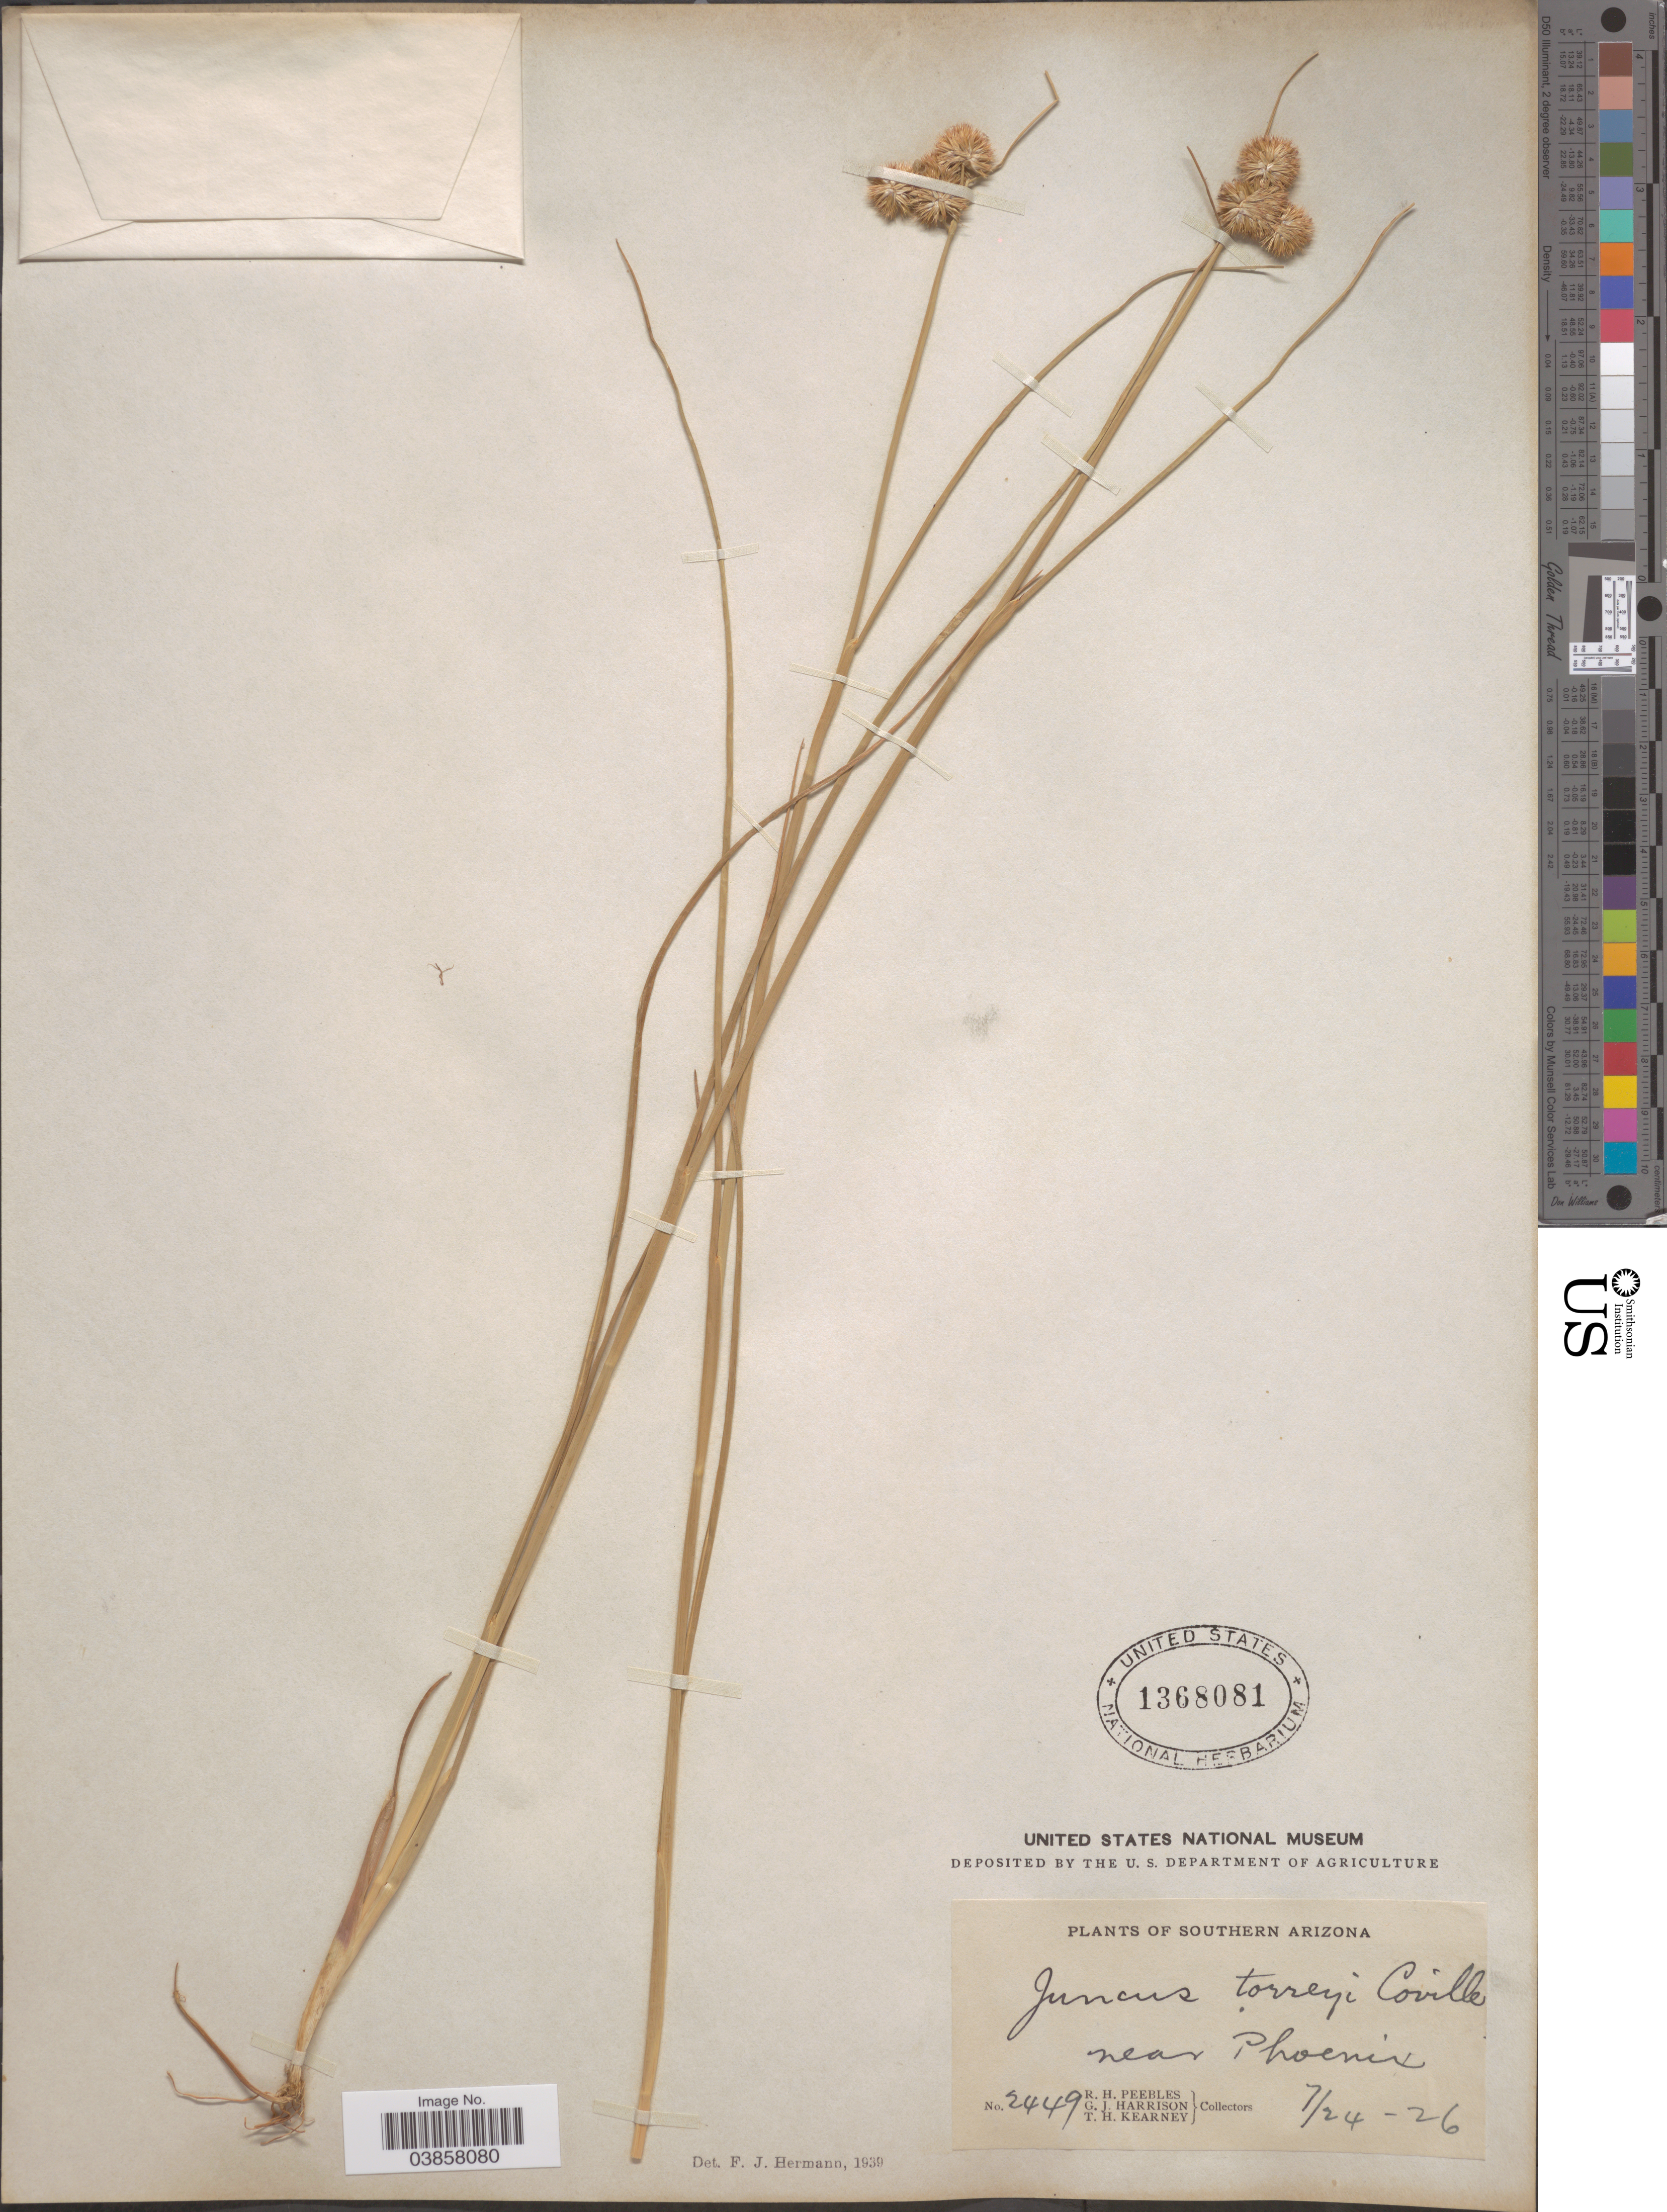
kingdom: Plantae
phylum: Tracheophyta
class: Liliopsida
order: Poales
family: Juncaceae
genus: Juncus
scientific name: Juncus torreyi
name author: Coville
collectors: R. H. Peebles, G. J. Harrison & T. H. Kearney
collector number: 2449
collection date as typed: Transcribed d/m/y: 24/7/26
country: United States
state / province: Arizona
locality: Southern Arizona. Near Phoenix.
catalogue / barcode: US 1368081